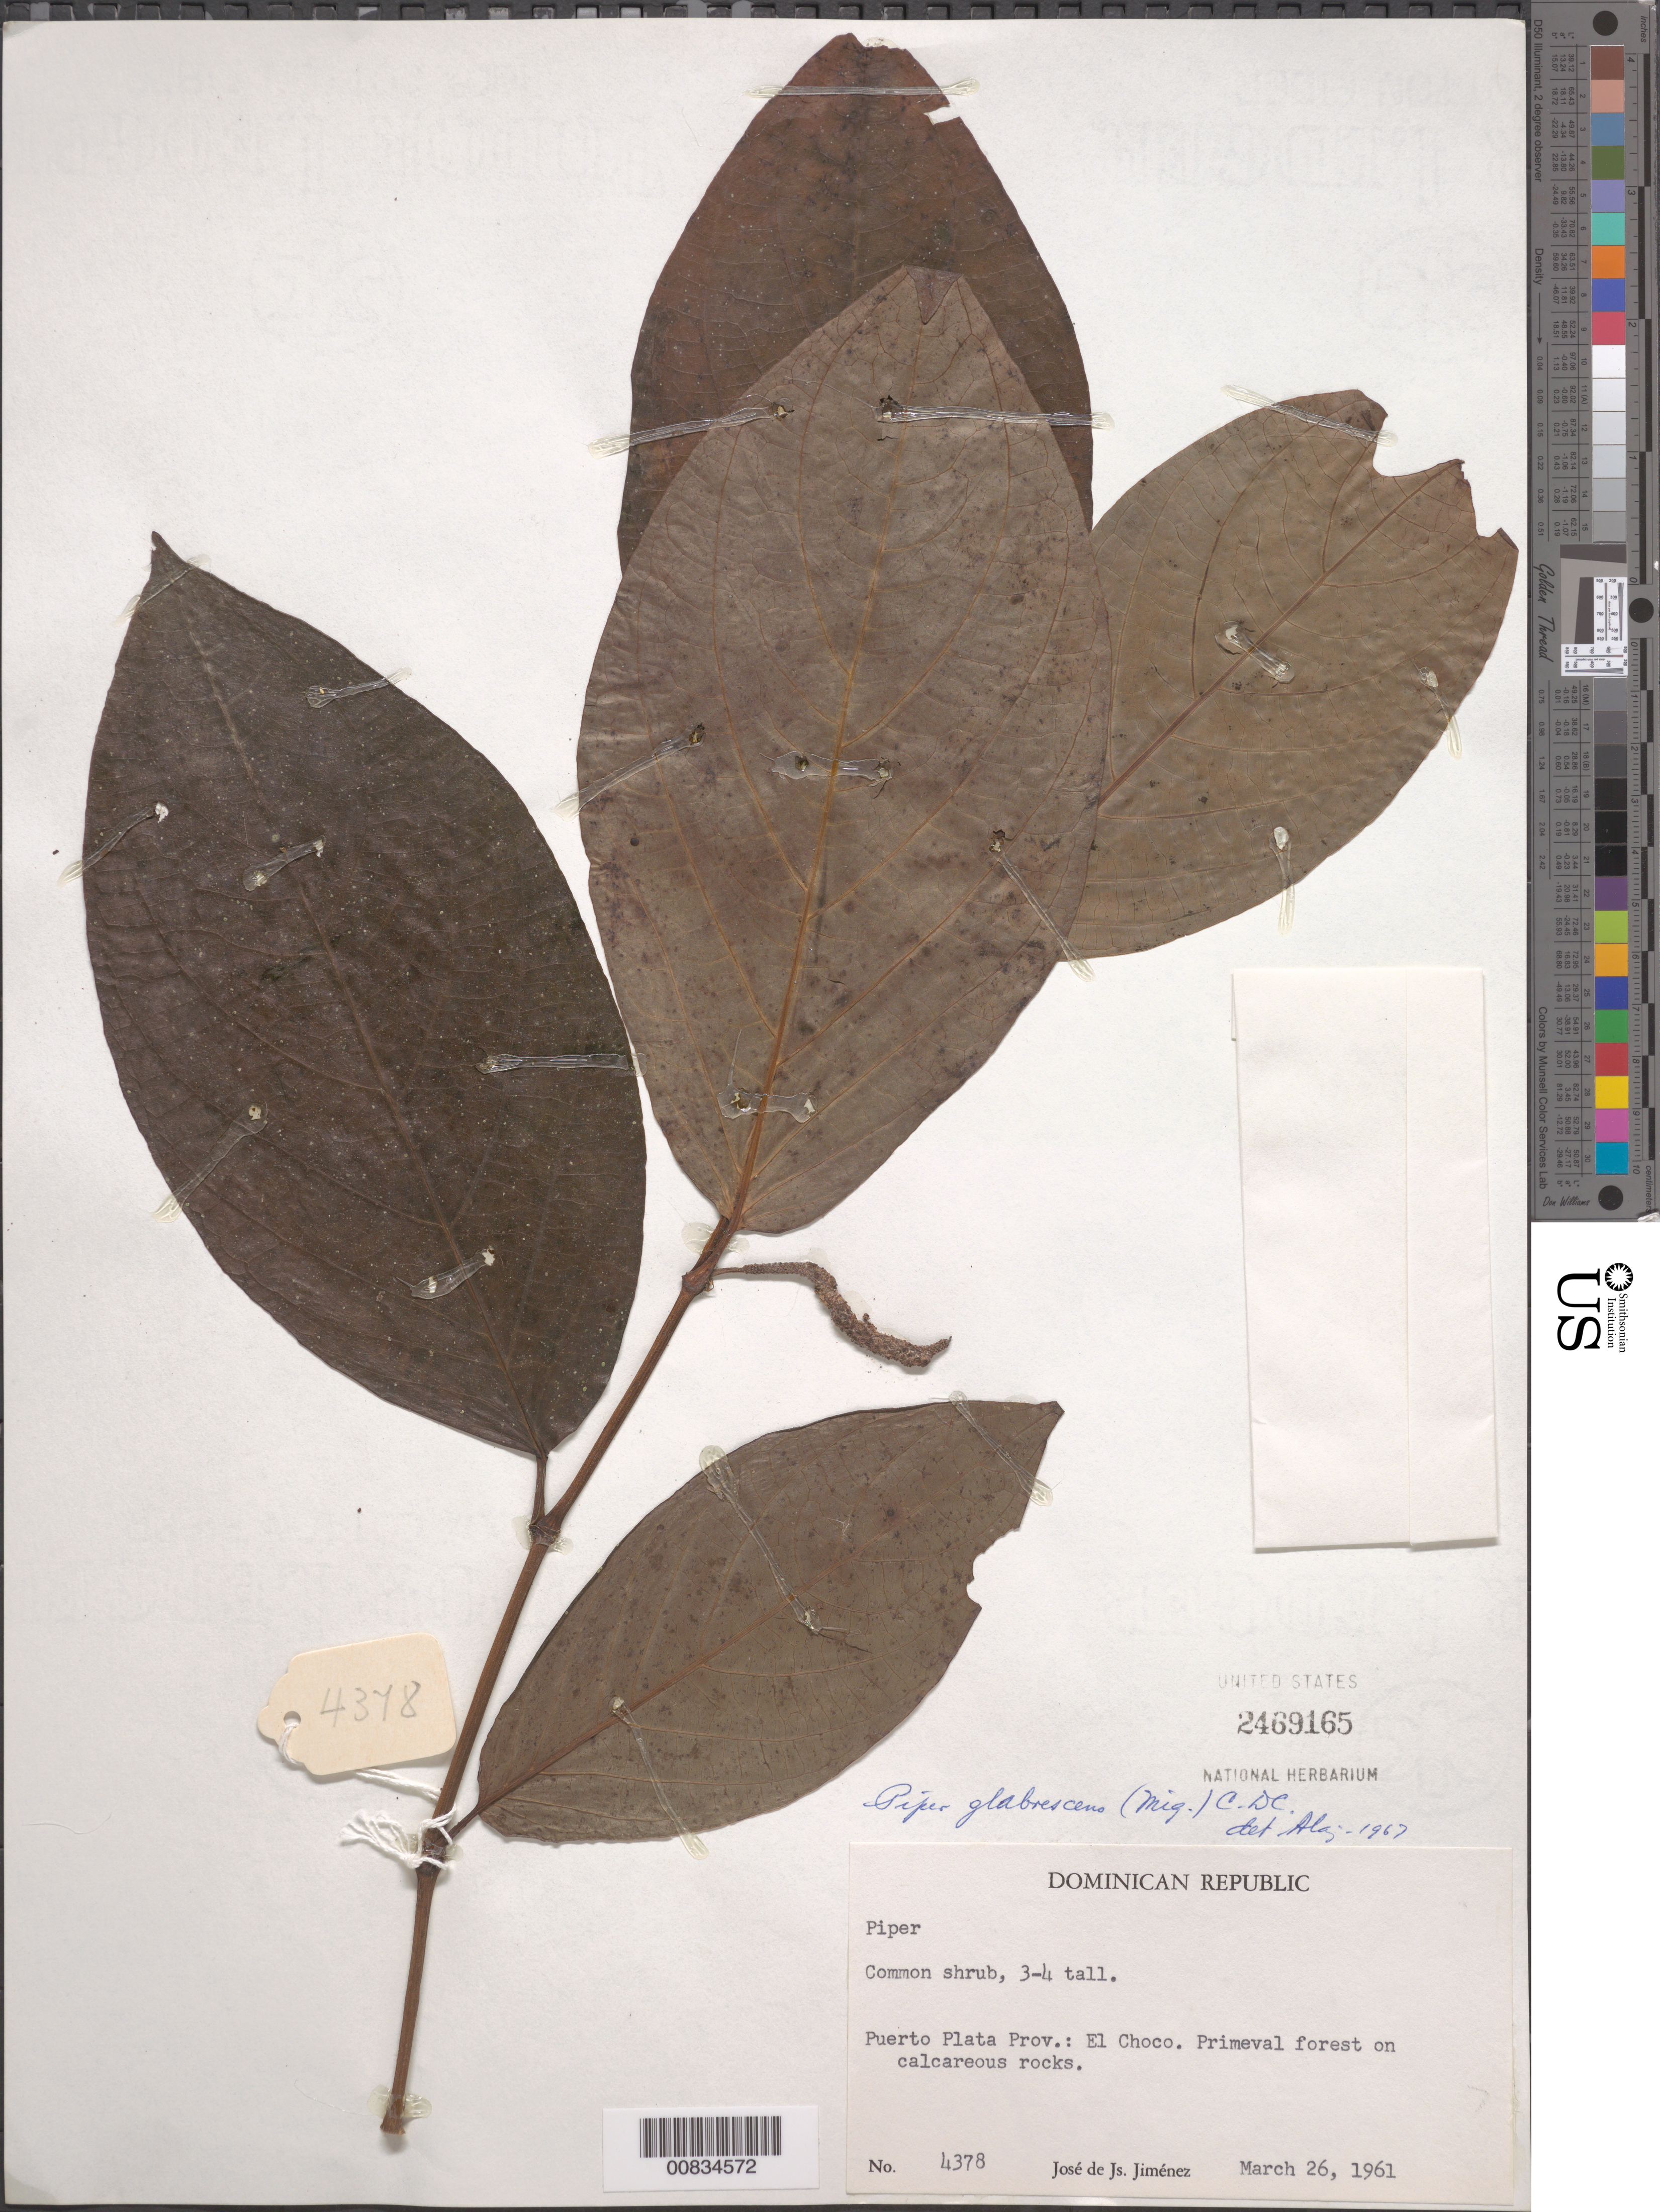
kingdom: Plantae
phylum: Tracheophyta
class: Magnoliopsida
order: Piperales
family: Piperaceae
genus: Piper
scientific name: Piper glabrescens var. venezuelense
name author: (C. DC.) Trel. & Yunck.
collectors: J. J. Jiménez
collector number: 4378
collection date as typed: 26 Mar 1961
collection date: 1961-03-26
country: Dominican Republic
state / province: Puerto Plata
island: Hispaniola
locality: El Choco.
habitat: Primeval forest on calcareous rocks.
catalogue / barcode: US 2469165